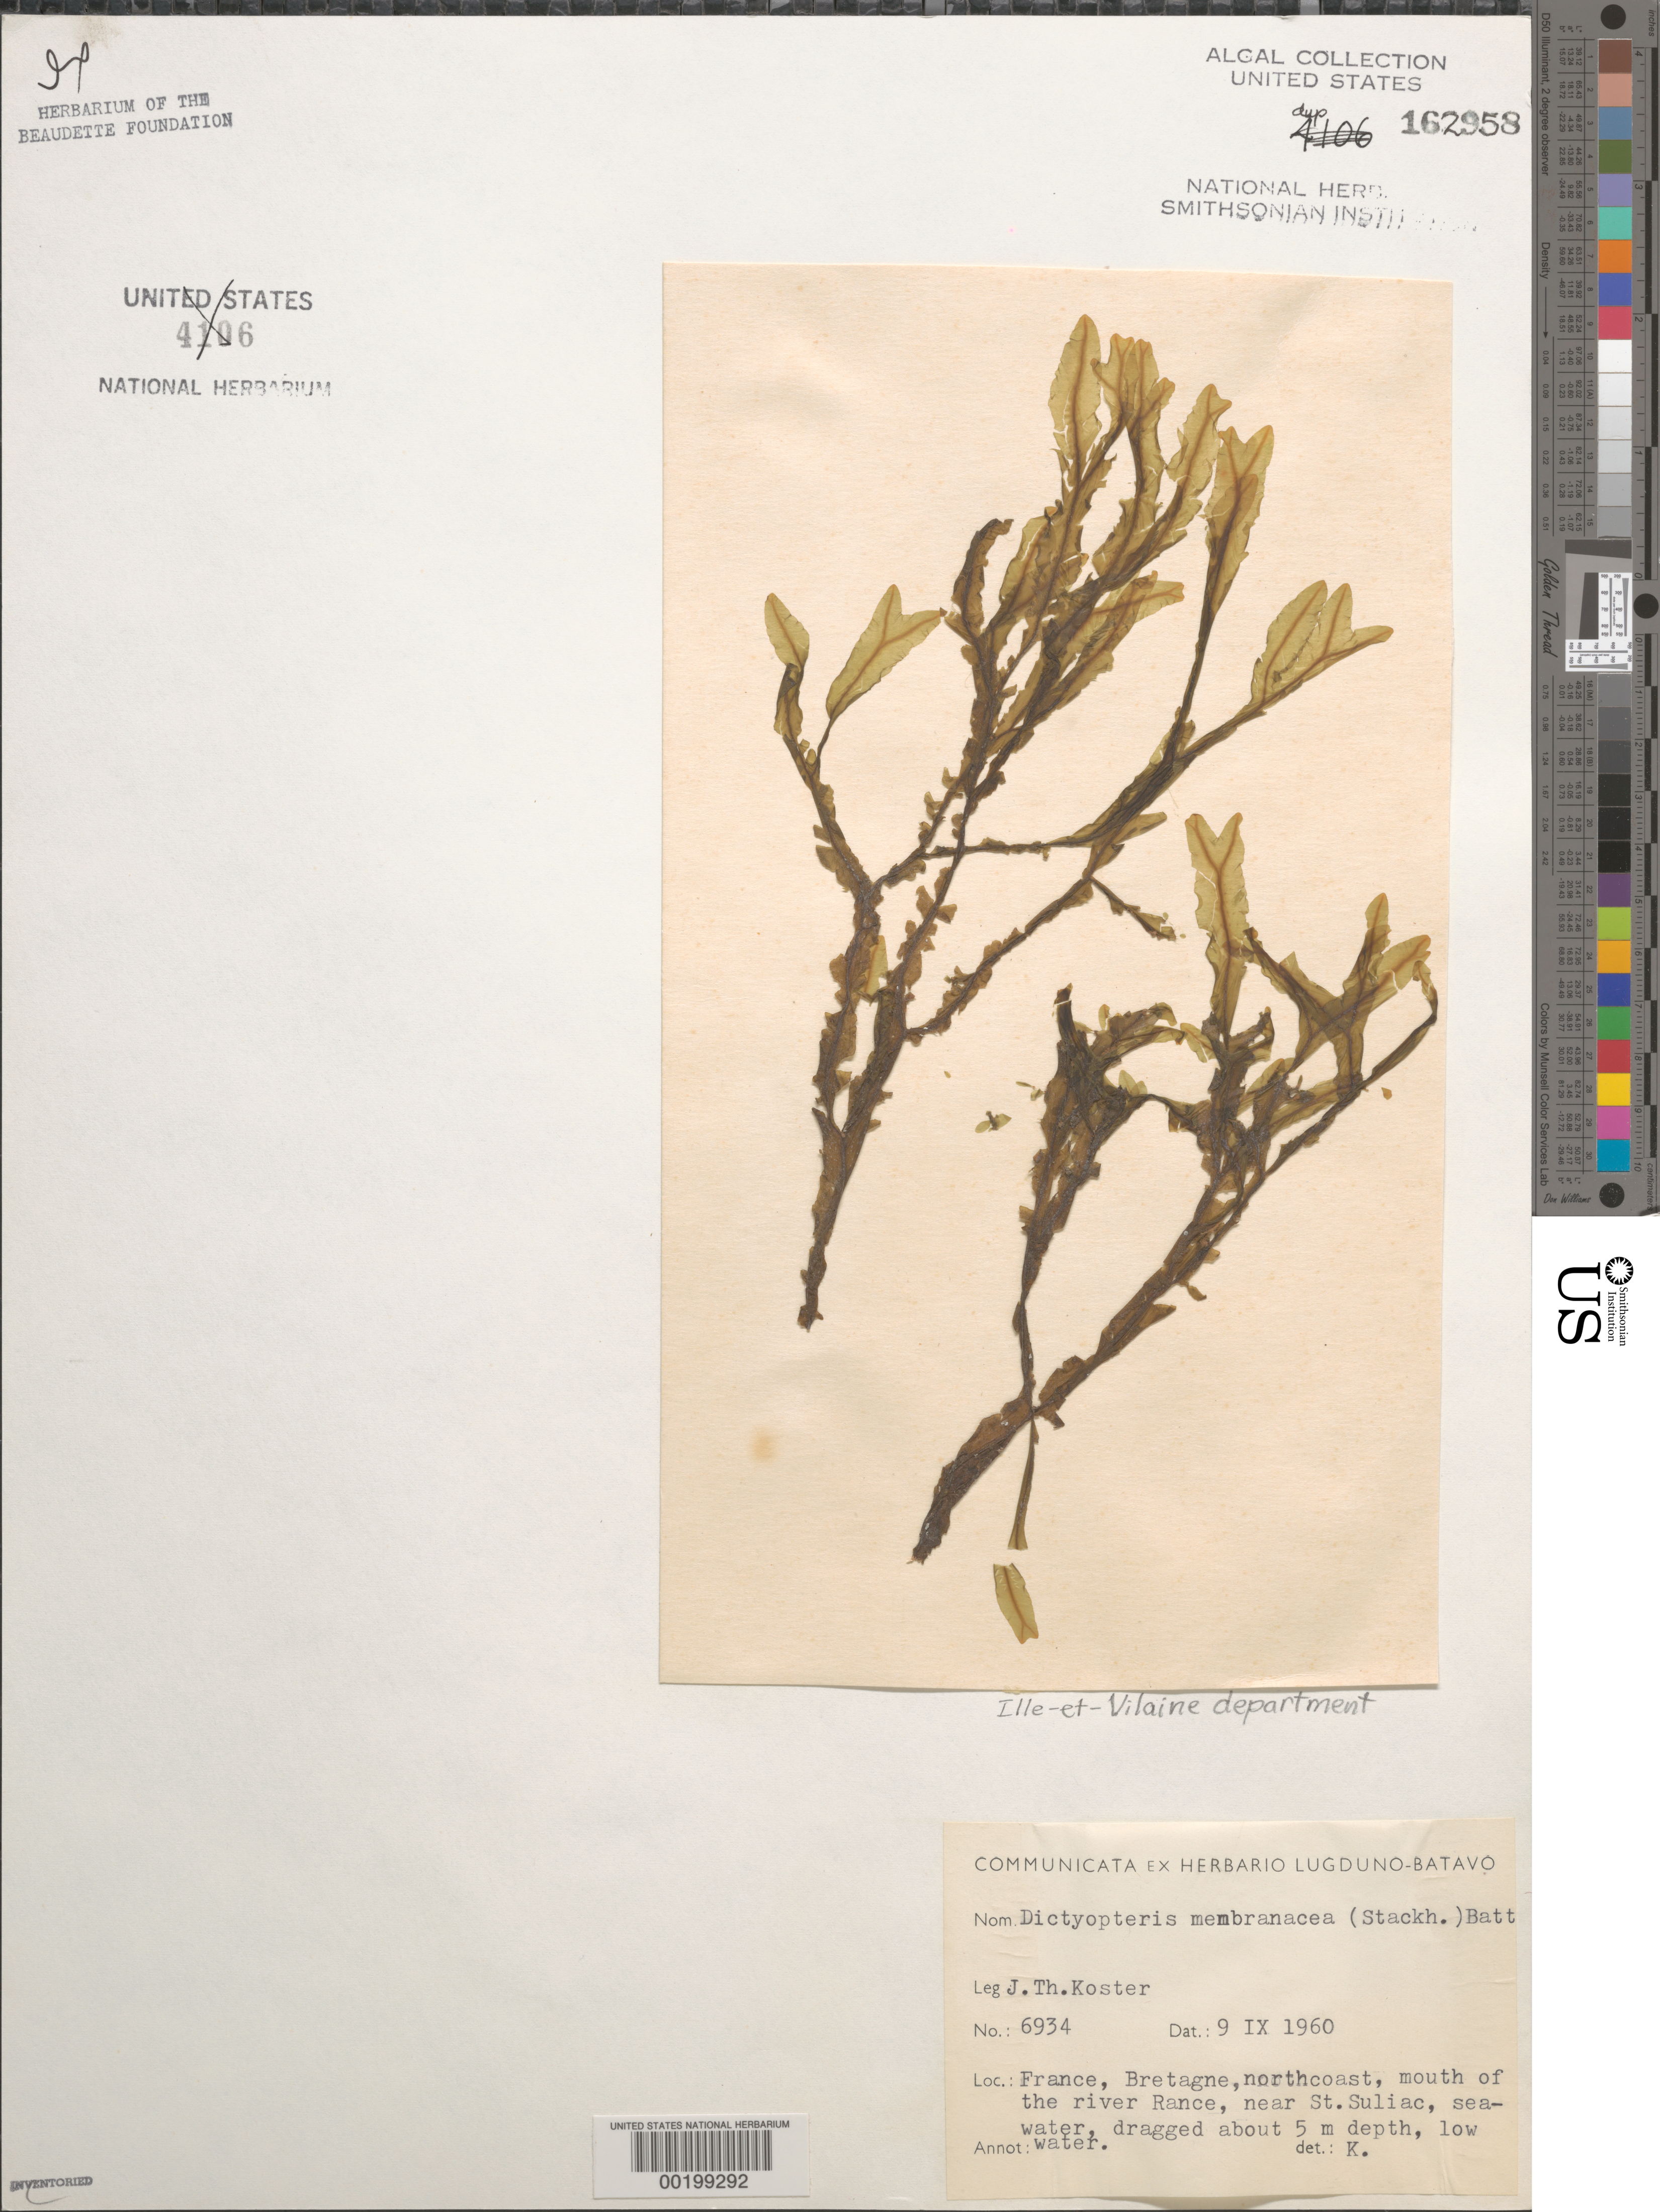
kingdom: Chromista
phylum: Ochrophyta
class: Phaeophyceae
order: Dictyotales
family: Dictyotaceae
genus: Dictyopteris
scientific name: Dictyopteris polypodioides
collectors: J. Koster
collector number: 6934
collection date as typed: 09 Sep 1960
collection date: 1960-09-09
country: France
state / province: Bretagne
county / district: Ille-et-Vilaine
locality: Rance River mouth, near St. Suliac, Brittany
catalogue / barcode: US 162958